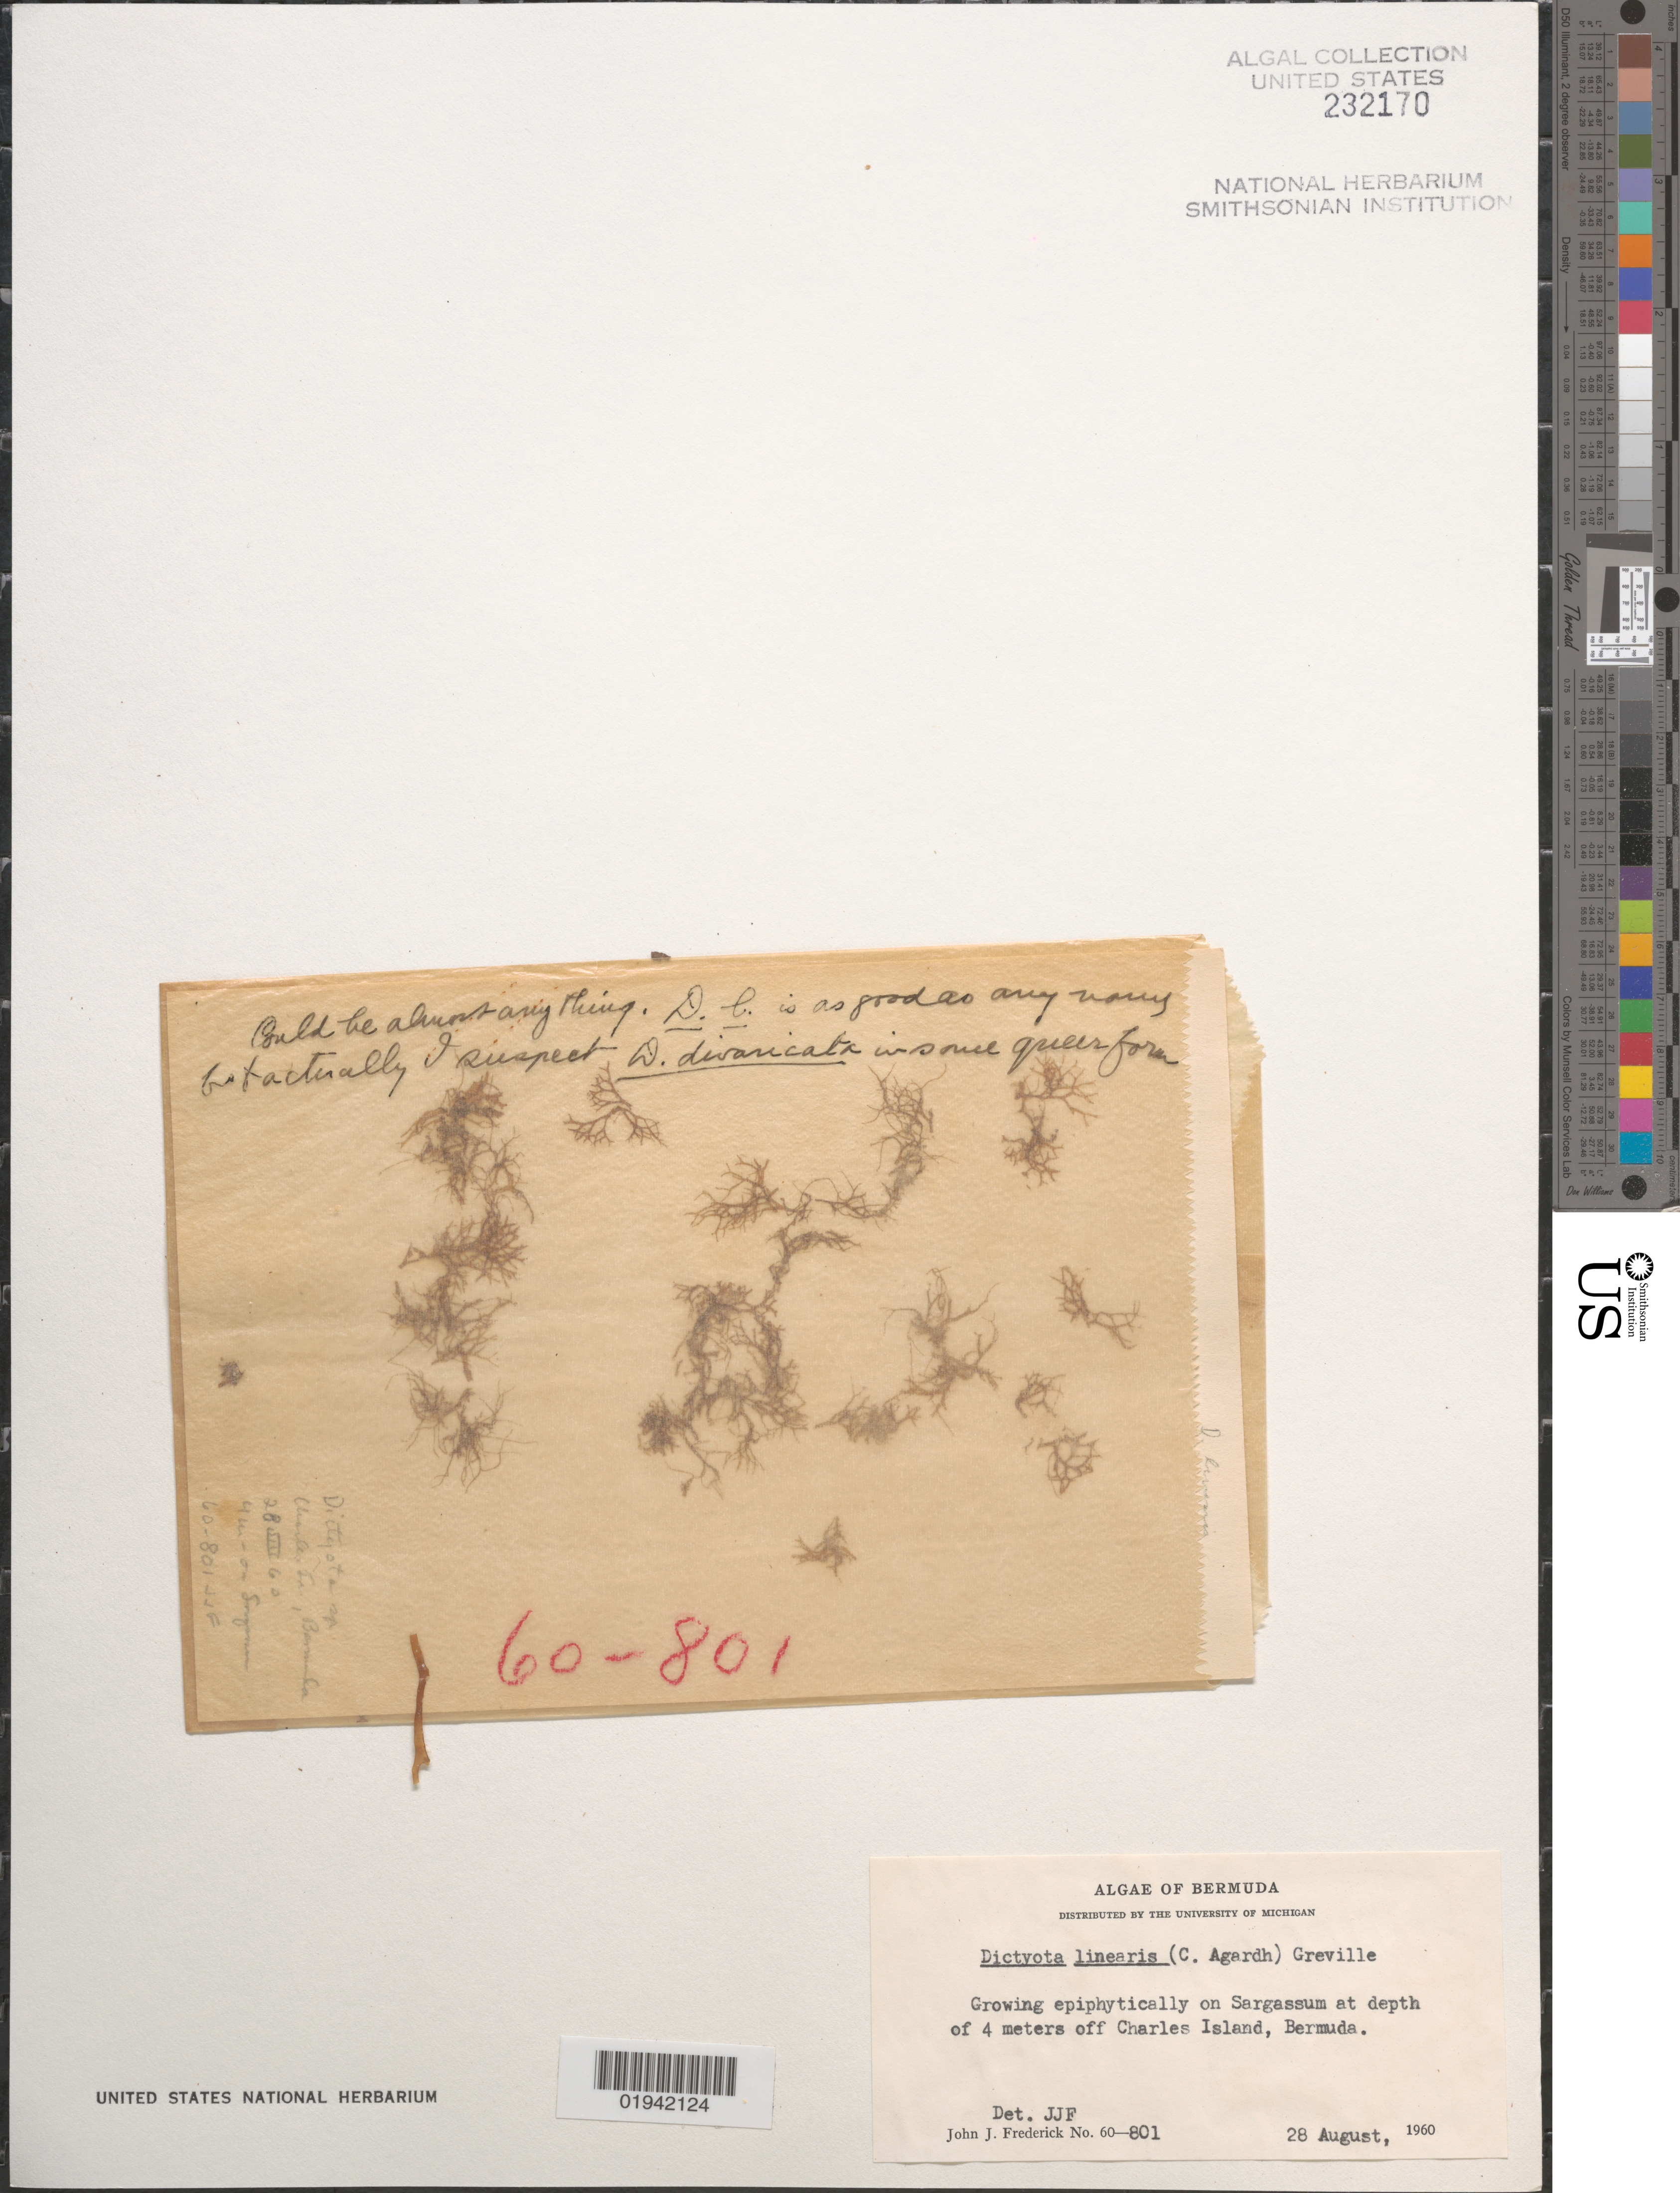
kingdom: Chromista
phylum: Ochrophyta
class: Phaeophyceae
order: Dictyotales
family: Dictyotaceae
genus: Dictyota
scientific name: Dictyota linearis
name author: (C. Agardh) Grev.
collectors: J. Frederick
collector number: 60-801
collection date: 1960-08-28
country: Bermuda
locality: Growing epiphytically on Sargassum at depth of 4 meters off Charles Island.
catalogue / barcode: US 232170